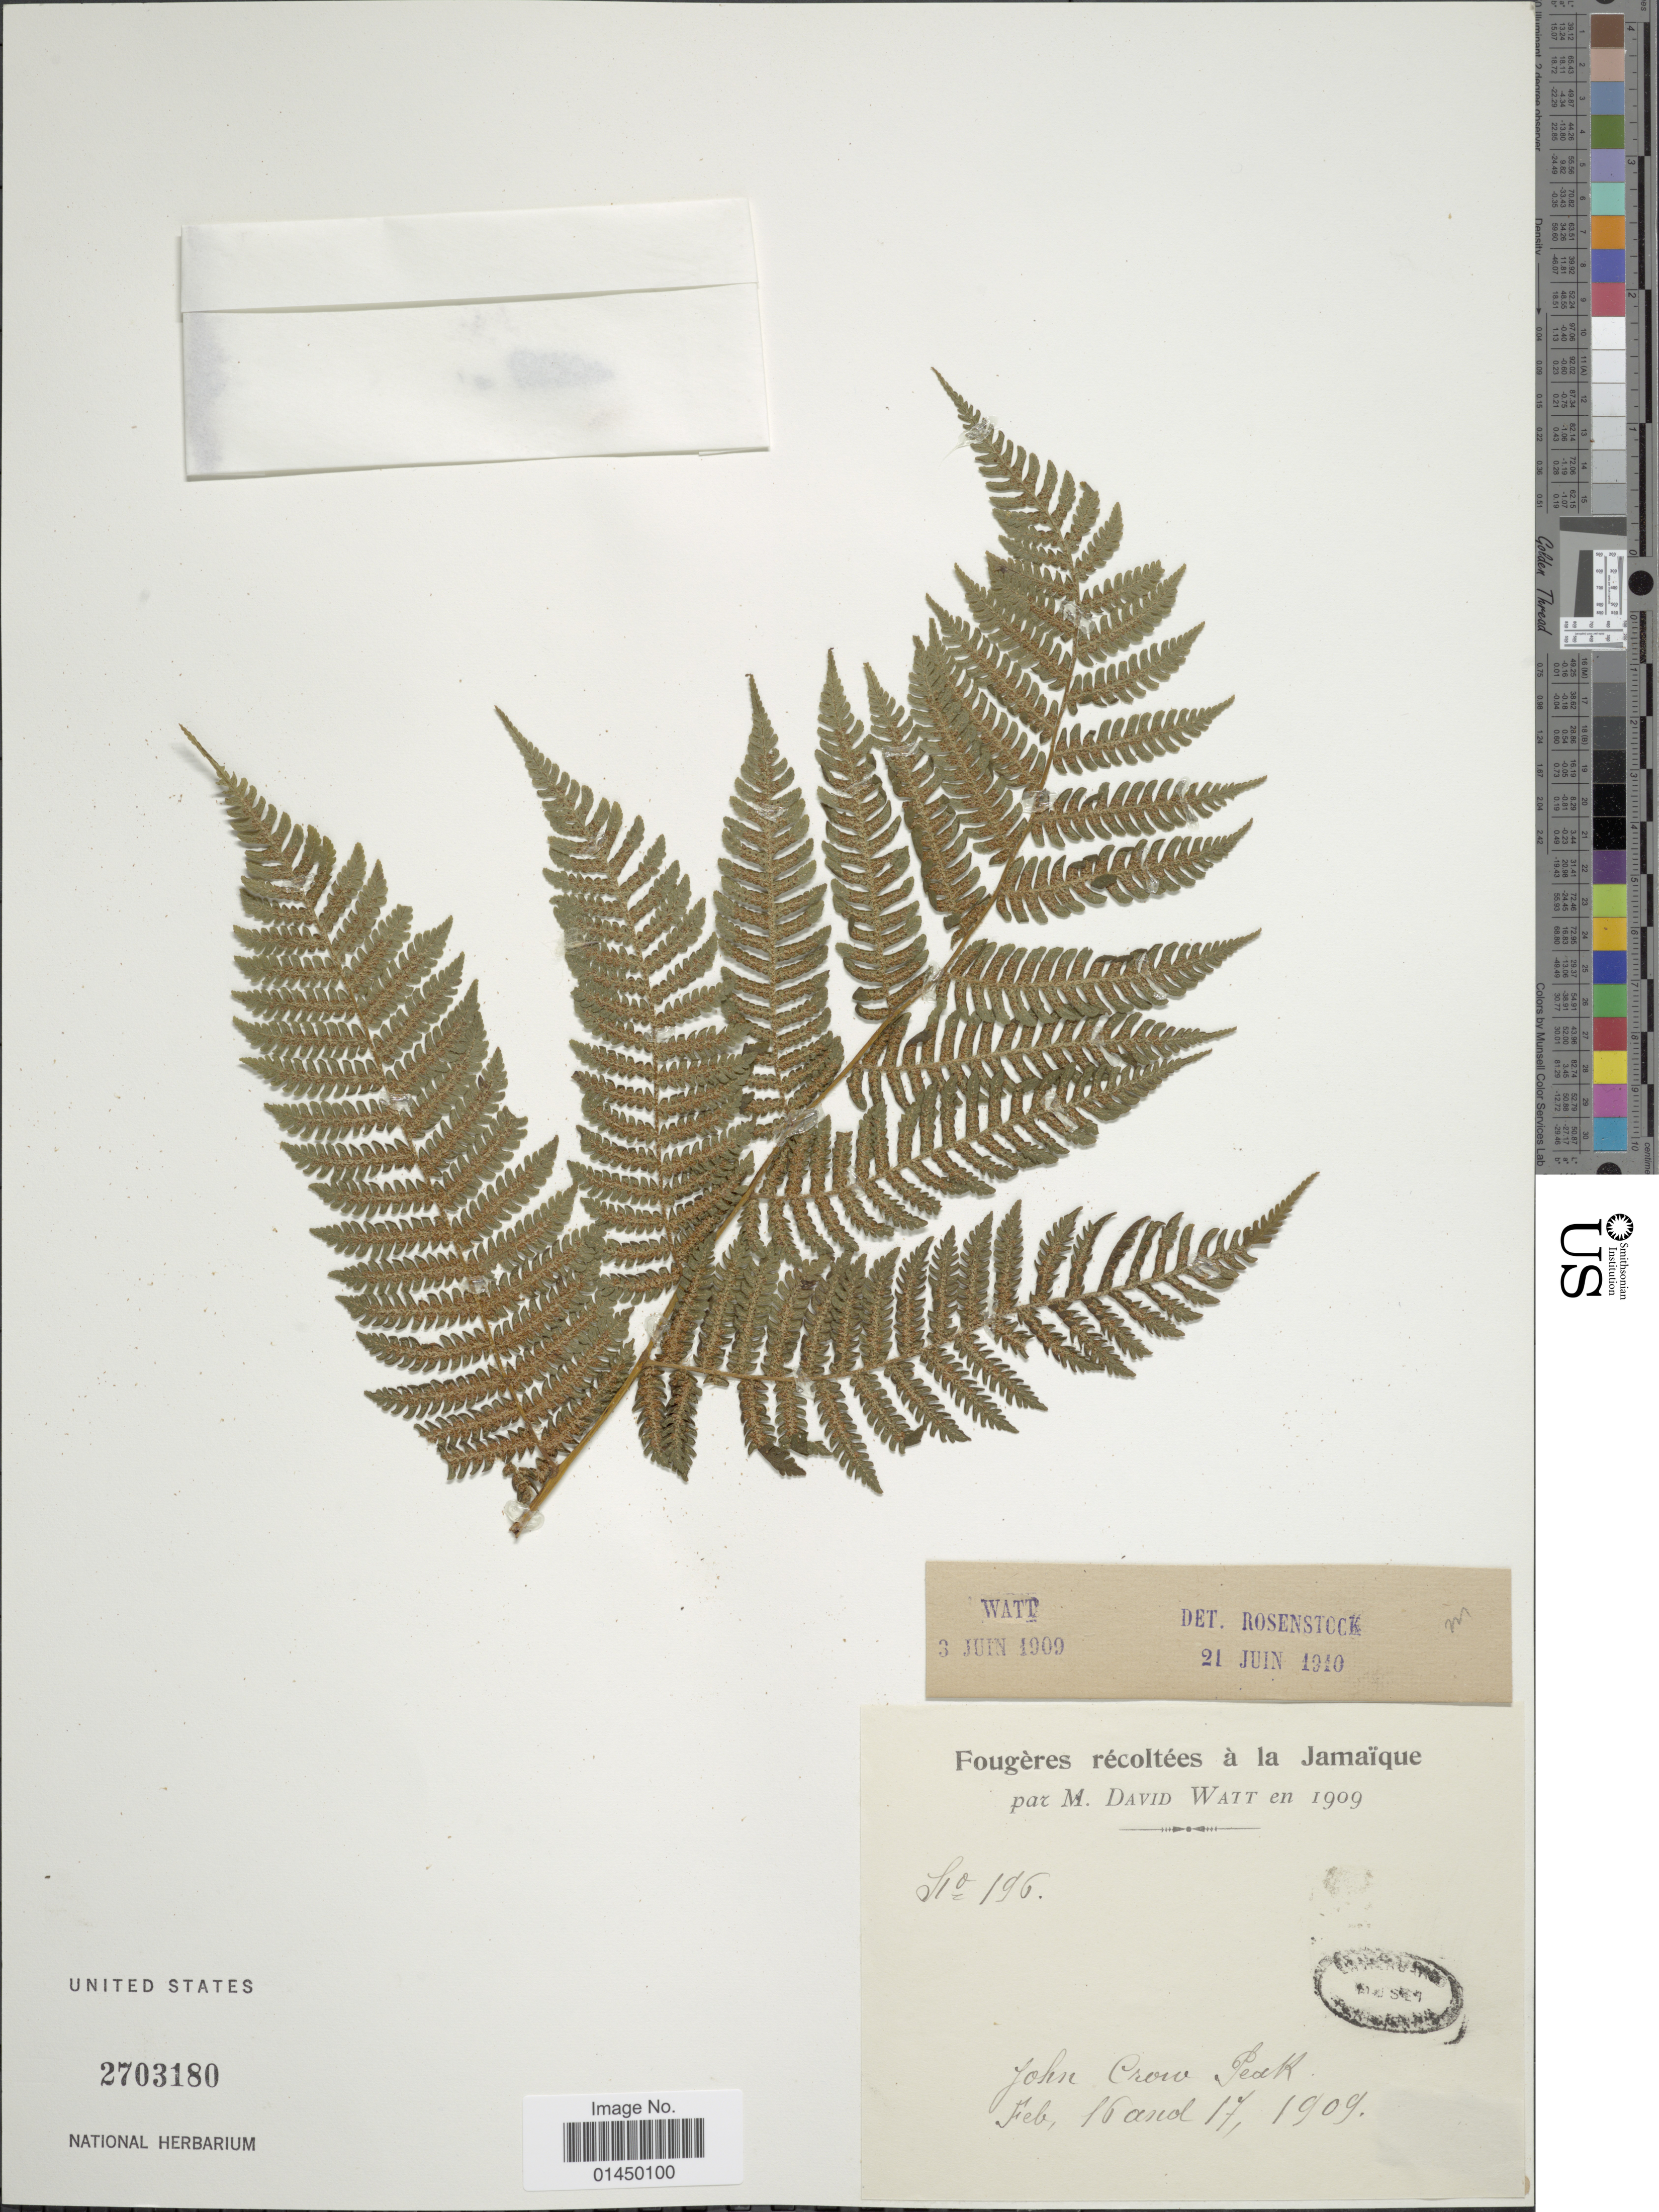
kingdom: Plantae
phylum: Tracheophyta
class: Polypodiopsida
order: Cyatheales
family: Cyatheaceae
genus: Cyathea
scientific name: Cyathea furfuracea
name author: Christ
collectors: M. Watt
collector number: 196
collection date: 1909-02-16/1909-02-17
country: Jamaica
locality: Fougeres recoltees a la Jamaique, John Crow Peak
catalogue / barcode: US 2703180